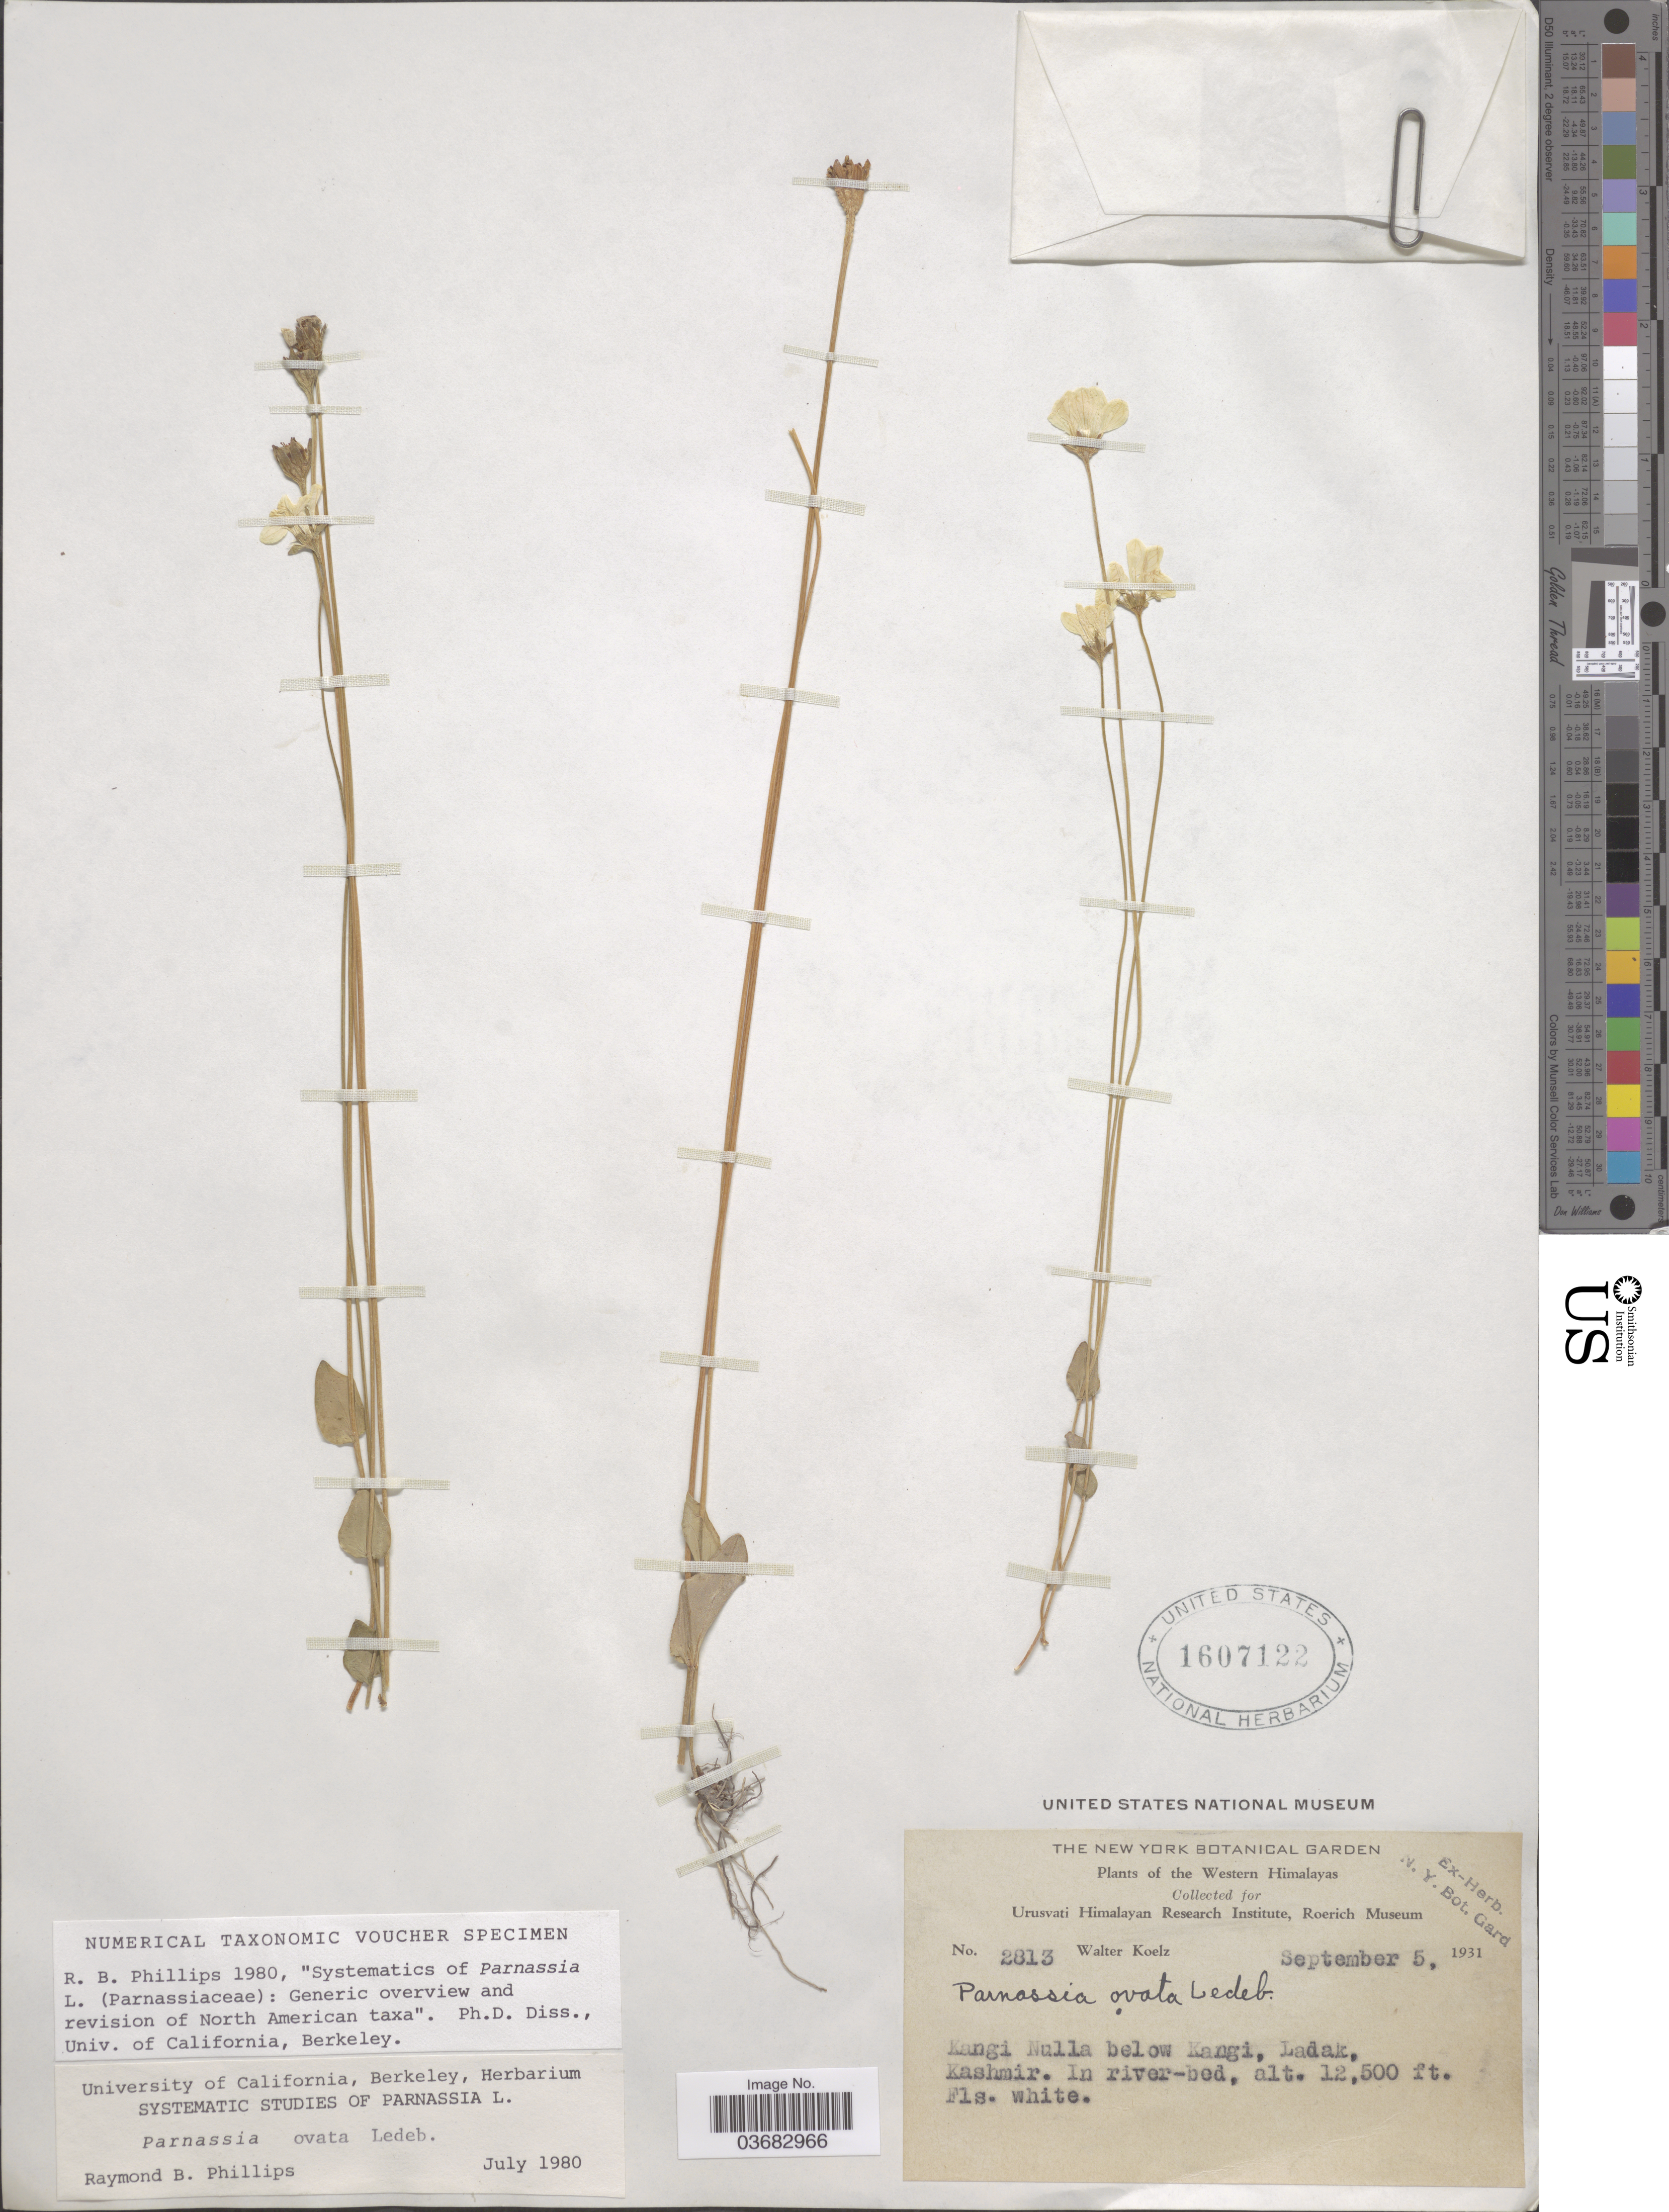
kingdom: Plantae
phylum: Tracheophyta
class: Magnoliopsida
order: Celastrales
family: Parnassiaceae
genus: Parnassia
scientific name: Parnassia ovata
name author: Ledeb.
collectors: W. N. Koelz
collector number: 2813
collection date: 1931-09-05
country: India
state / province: Ladakh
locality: Western Himalayas. Kangi Nulla below Kangi, Ladak. Kashmir.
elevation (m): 3810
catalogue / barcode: US 1607122